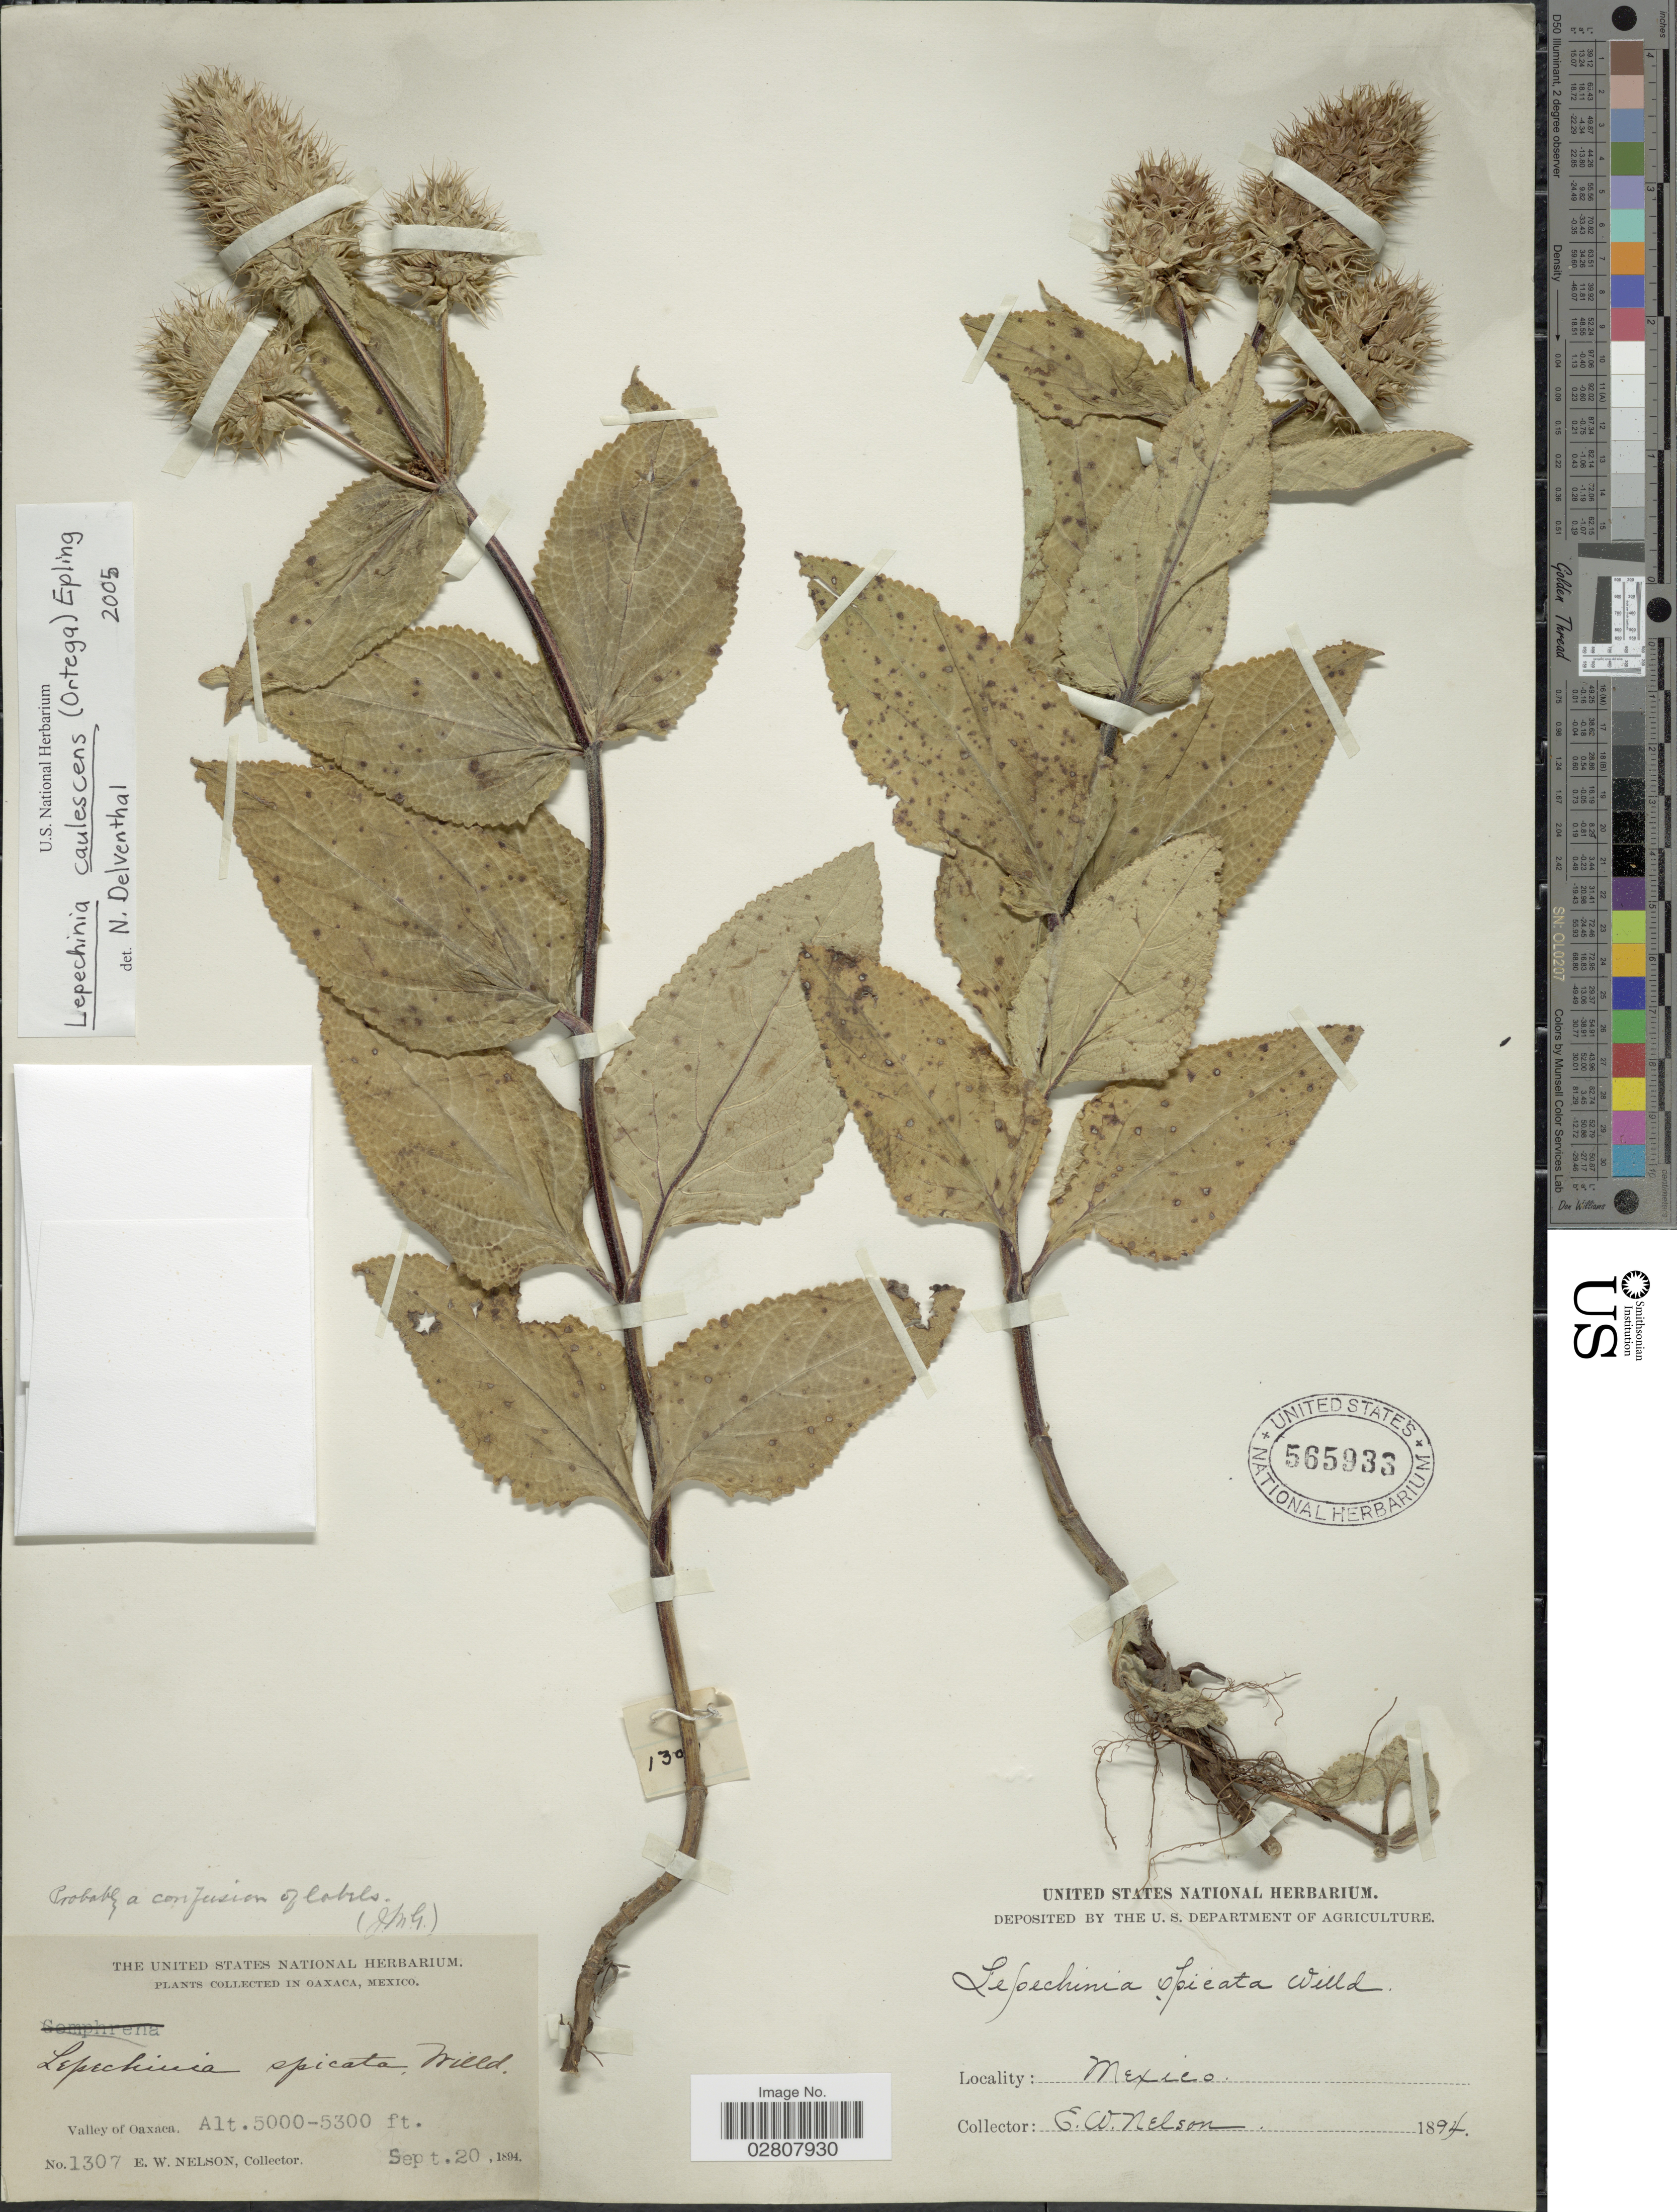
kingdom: Plantae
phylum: Tracheophyta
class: Magnoliopsida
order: Lamiales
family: Lamiaceae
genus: Lepechinia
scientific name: Lepechinia caulescens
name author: (Ortega) Epling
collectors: E. W. Nelson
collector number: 1307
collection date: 1894-09-20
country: Mexico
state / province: Oaxaca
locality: Valley of Oaxaca.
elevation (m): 1524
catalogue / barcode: US 565933